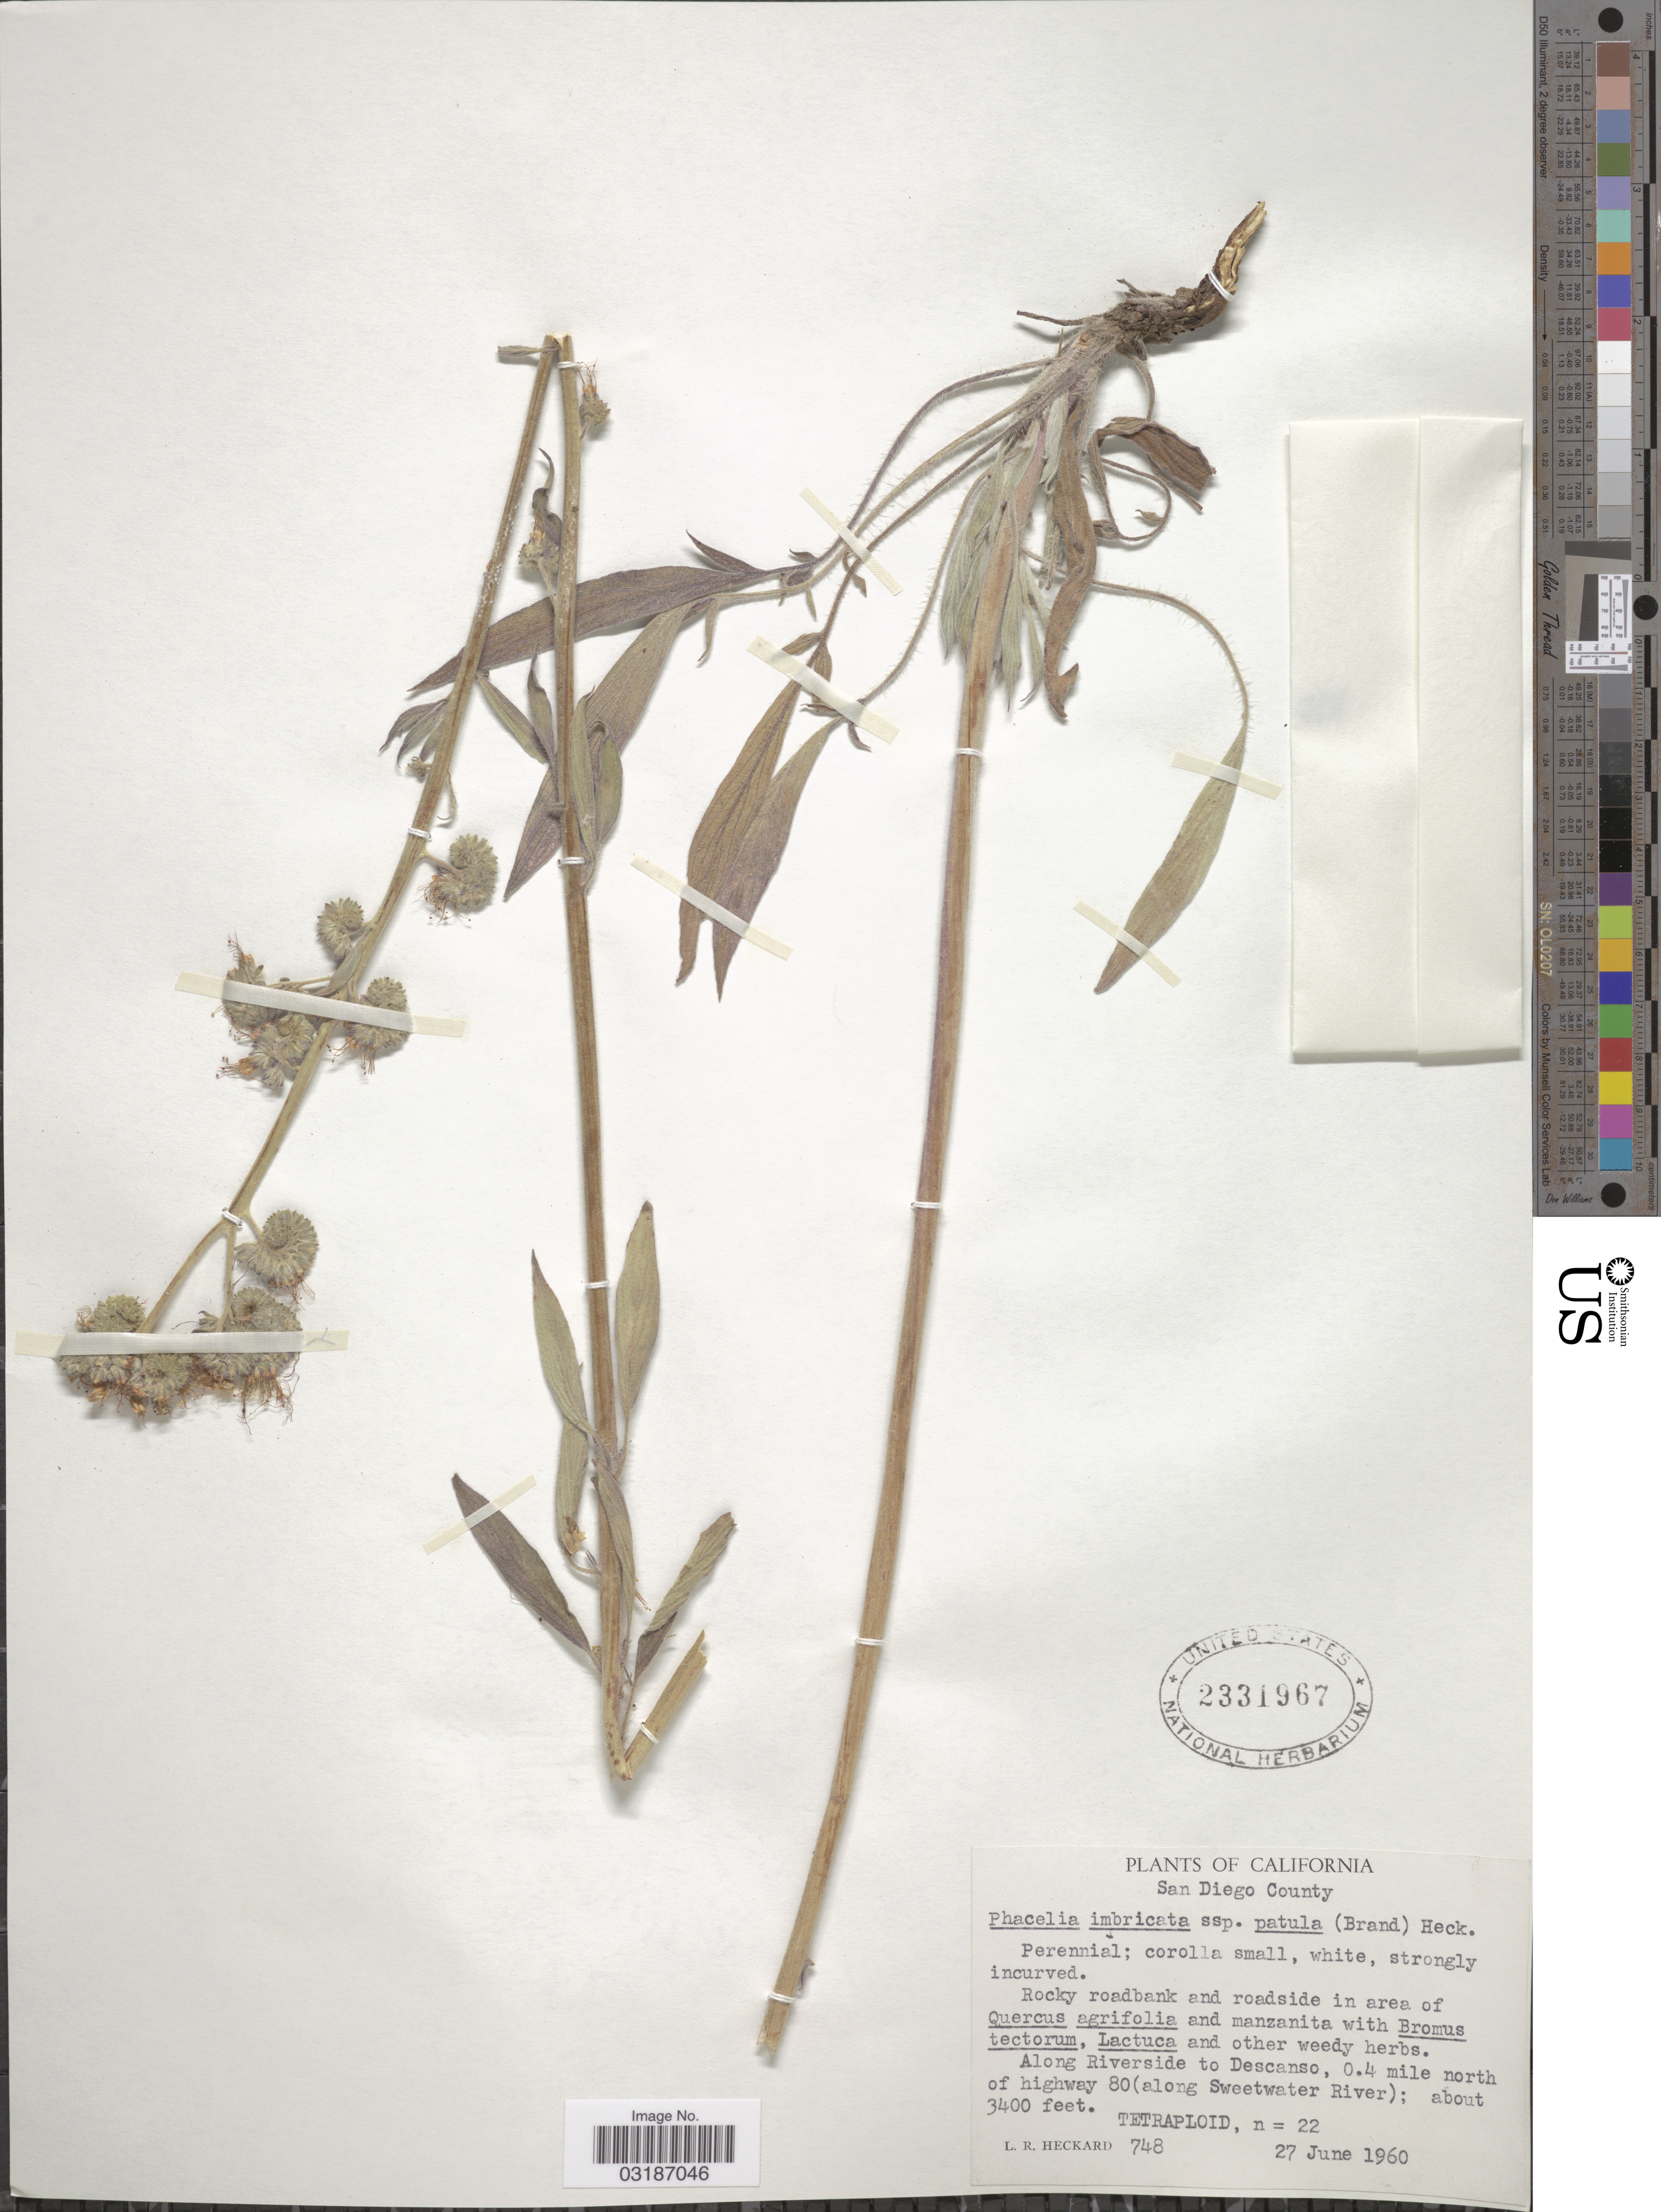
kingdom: Plantae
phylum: Tracheophyta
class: Magnoliopsida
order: Boraginales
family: Hydrophyllaceae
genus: Phacelia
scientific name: Phacelia imbricata subsp. patula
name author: (Brand) Heckard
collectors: L. R. Heckard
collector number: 748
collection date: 1960-06-27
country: United States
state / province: California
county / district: San Diego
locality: San Diego County. Along Riverside to Descanso, 0.4 mile north of highway 80 (along Sweetwater River).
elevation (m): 1036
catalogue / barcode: US 2331967